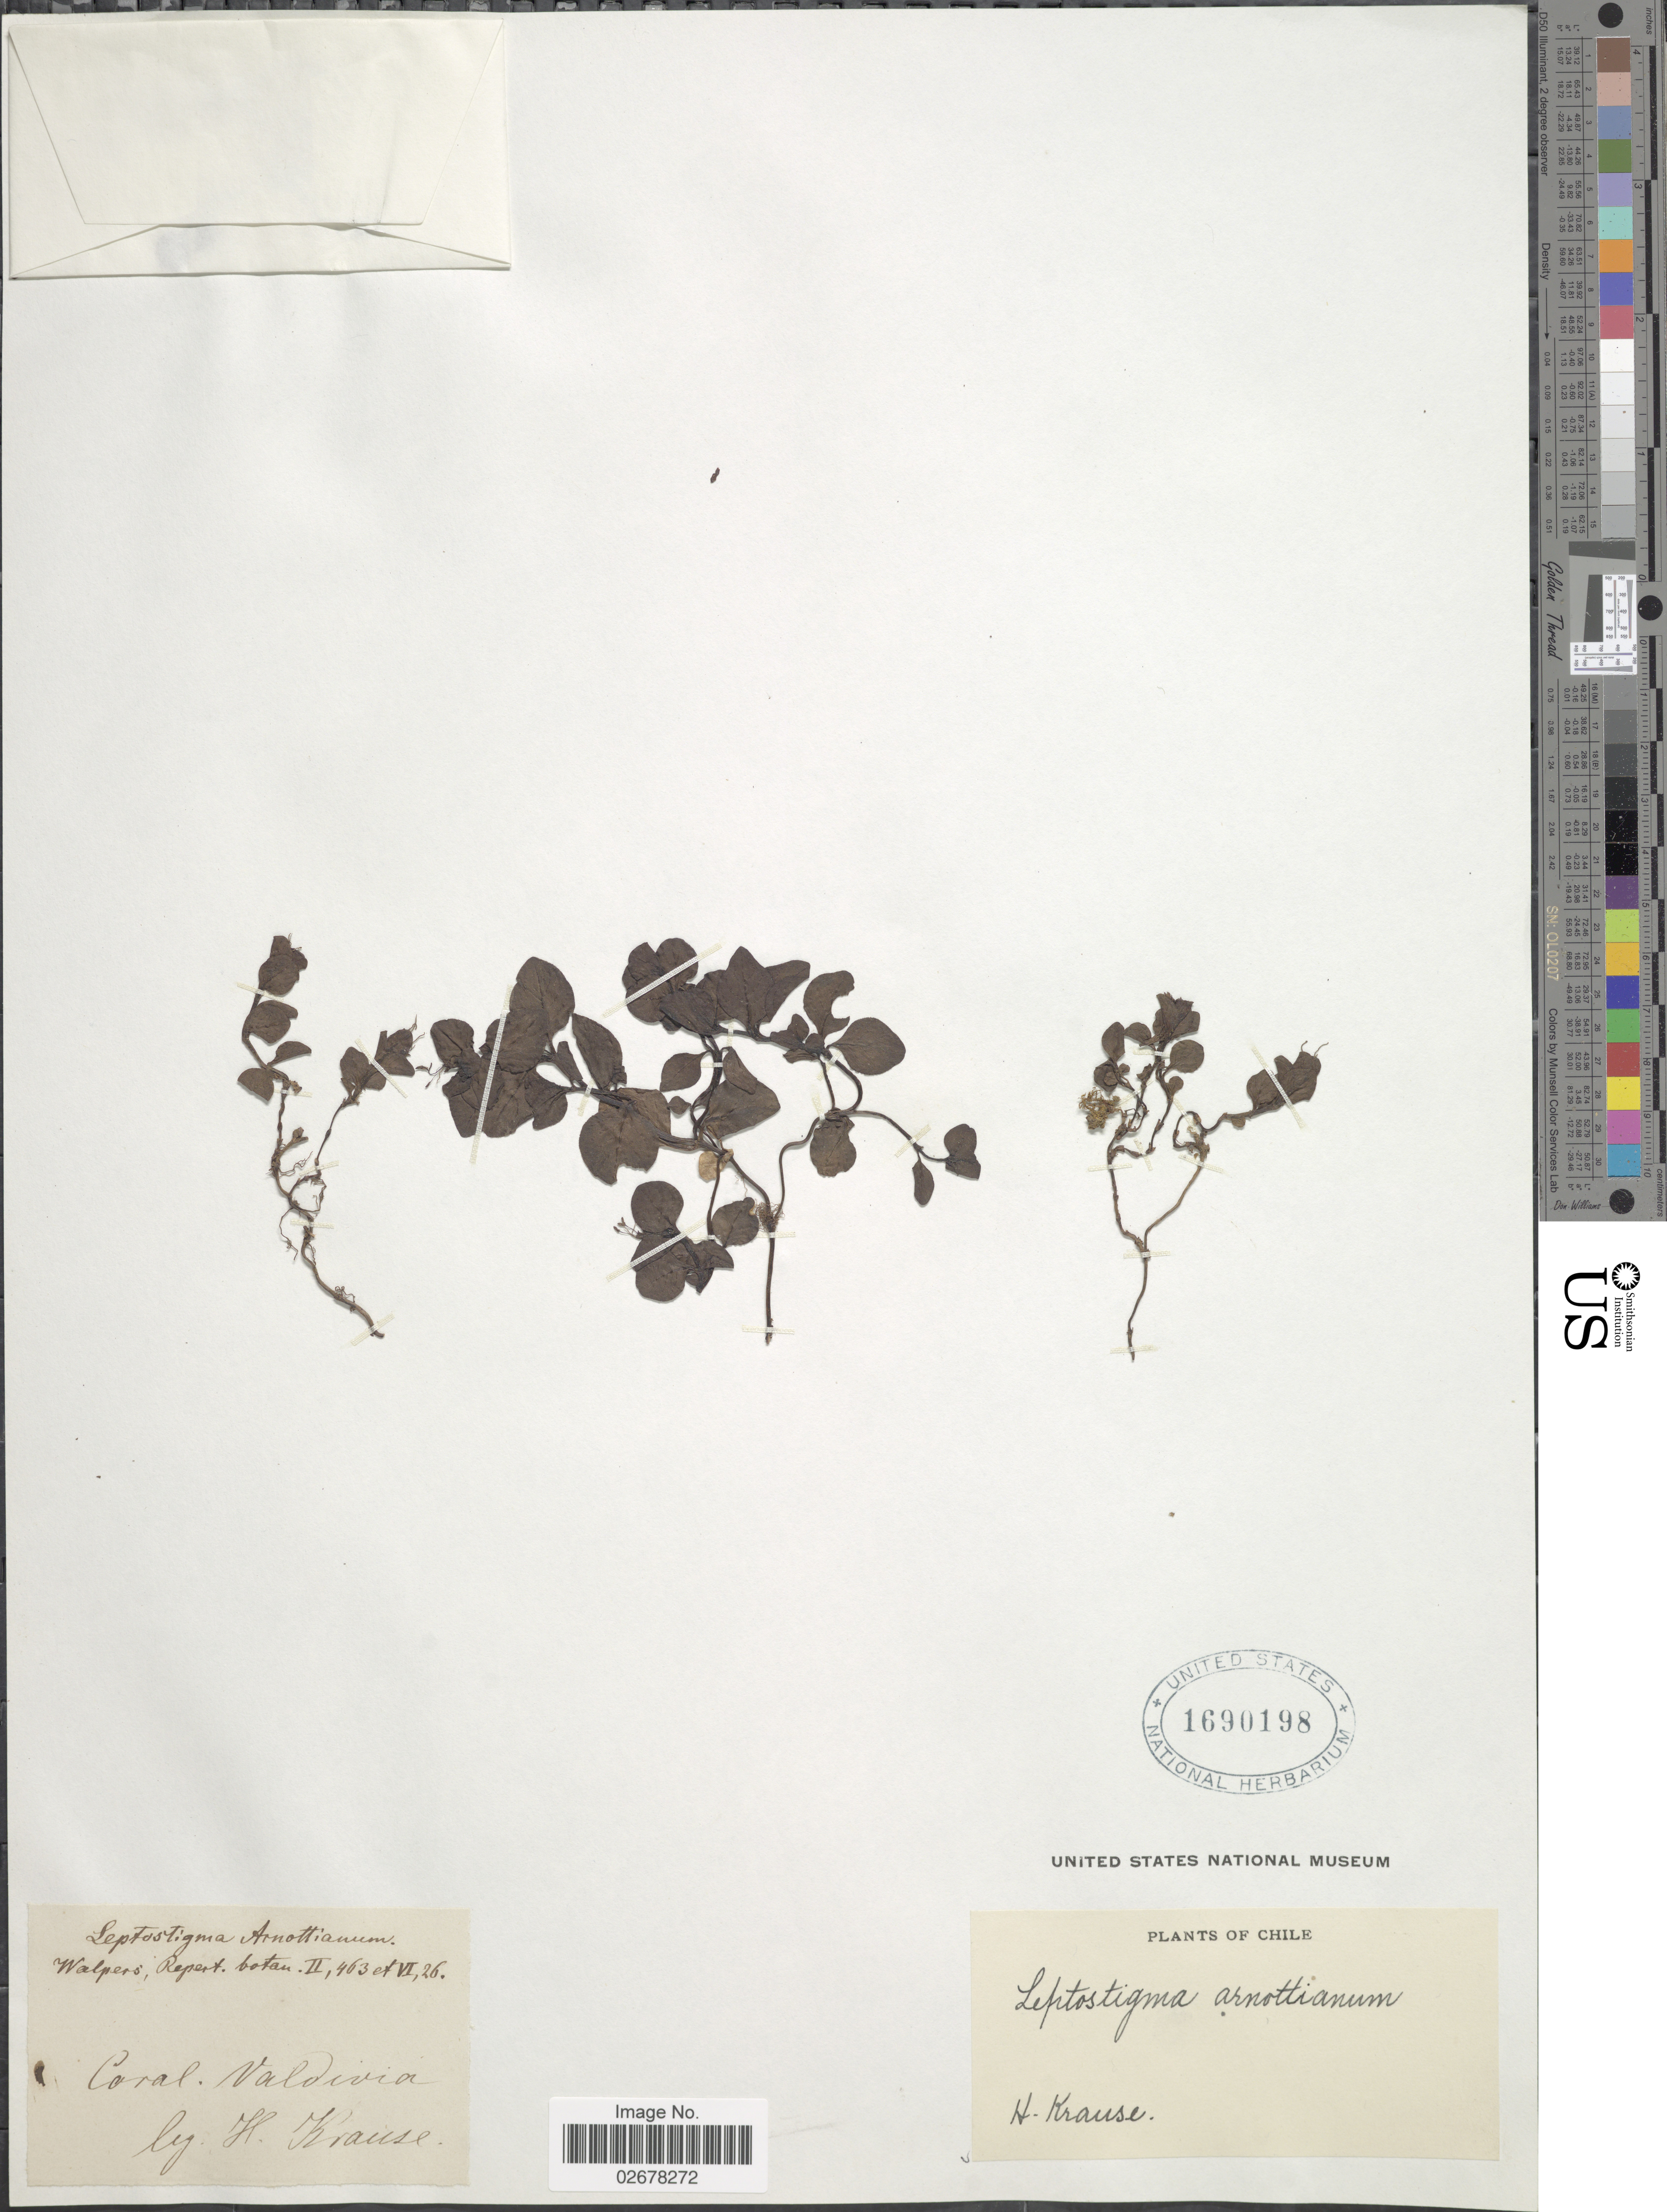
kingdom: Plantae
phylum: Tracheophyta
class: Magnoliopsida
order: Gentianales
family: Rubiaceae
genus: Leptostigma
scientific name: Leptostigma arnottianum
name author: Walp.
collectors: H. Krause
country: Chile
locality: Coral. Valdivia.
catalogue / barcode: US 1690198